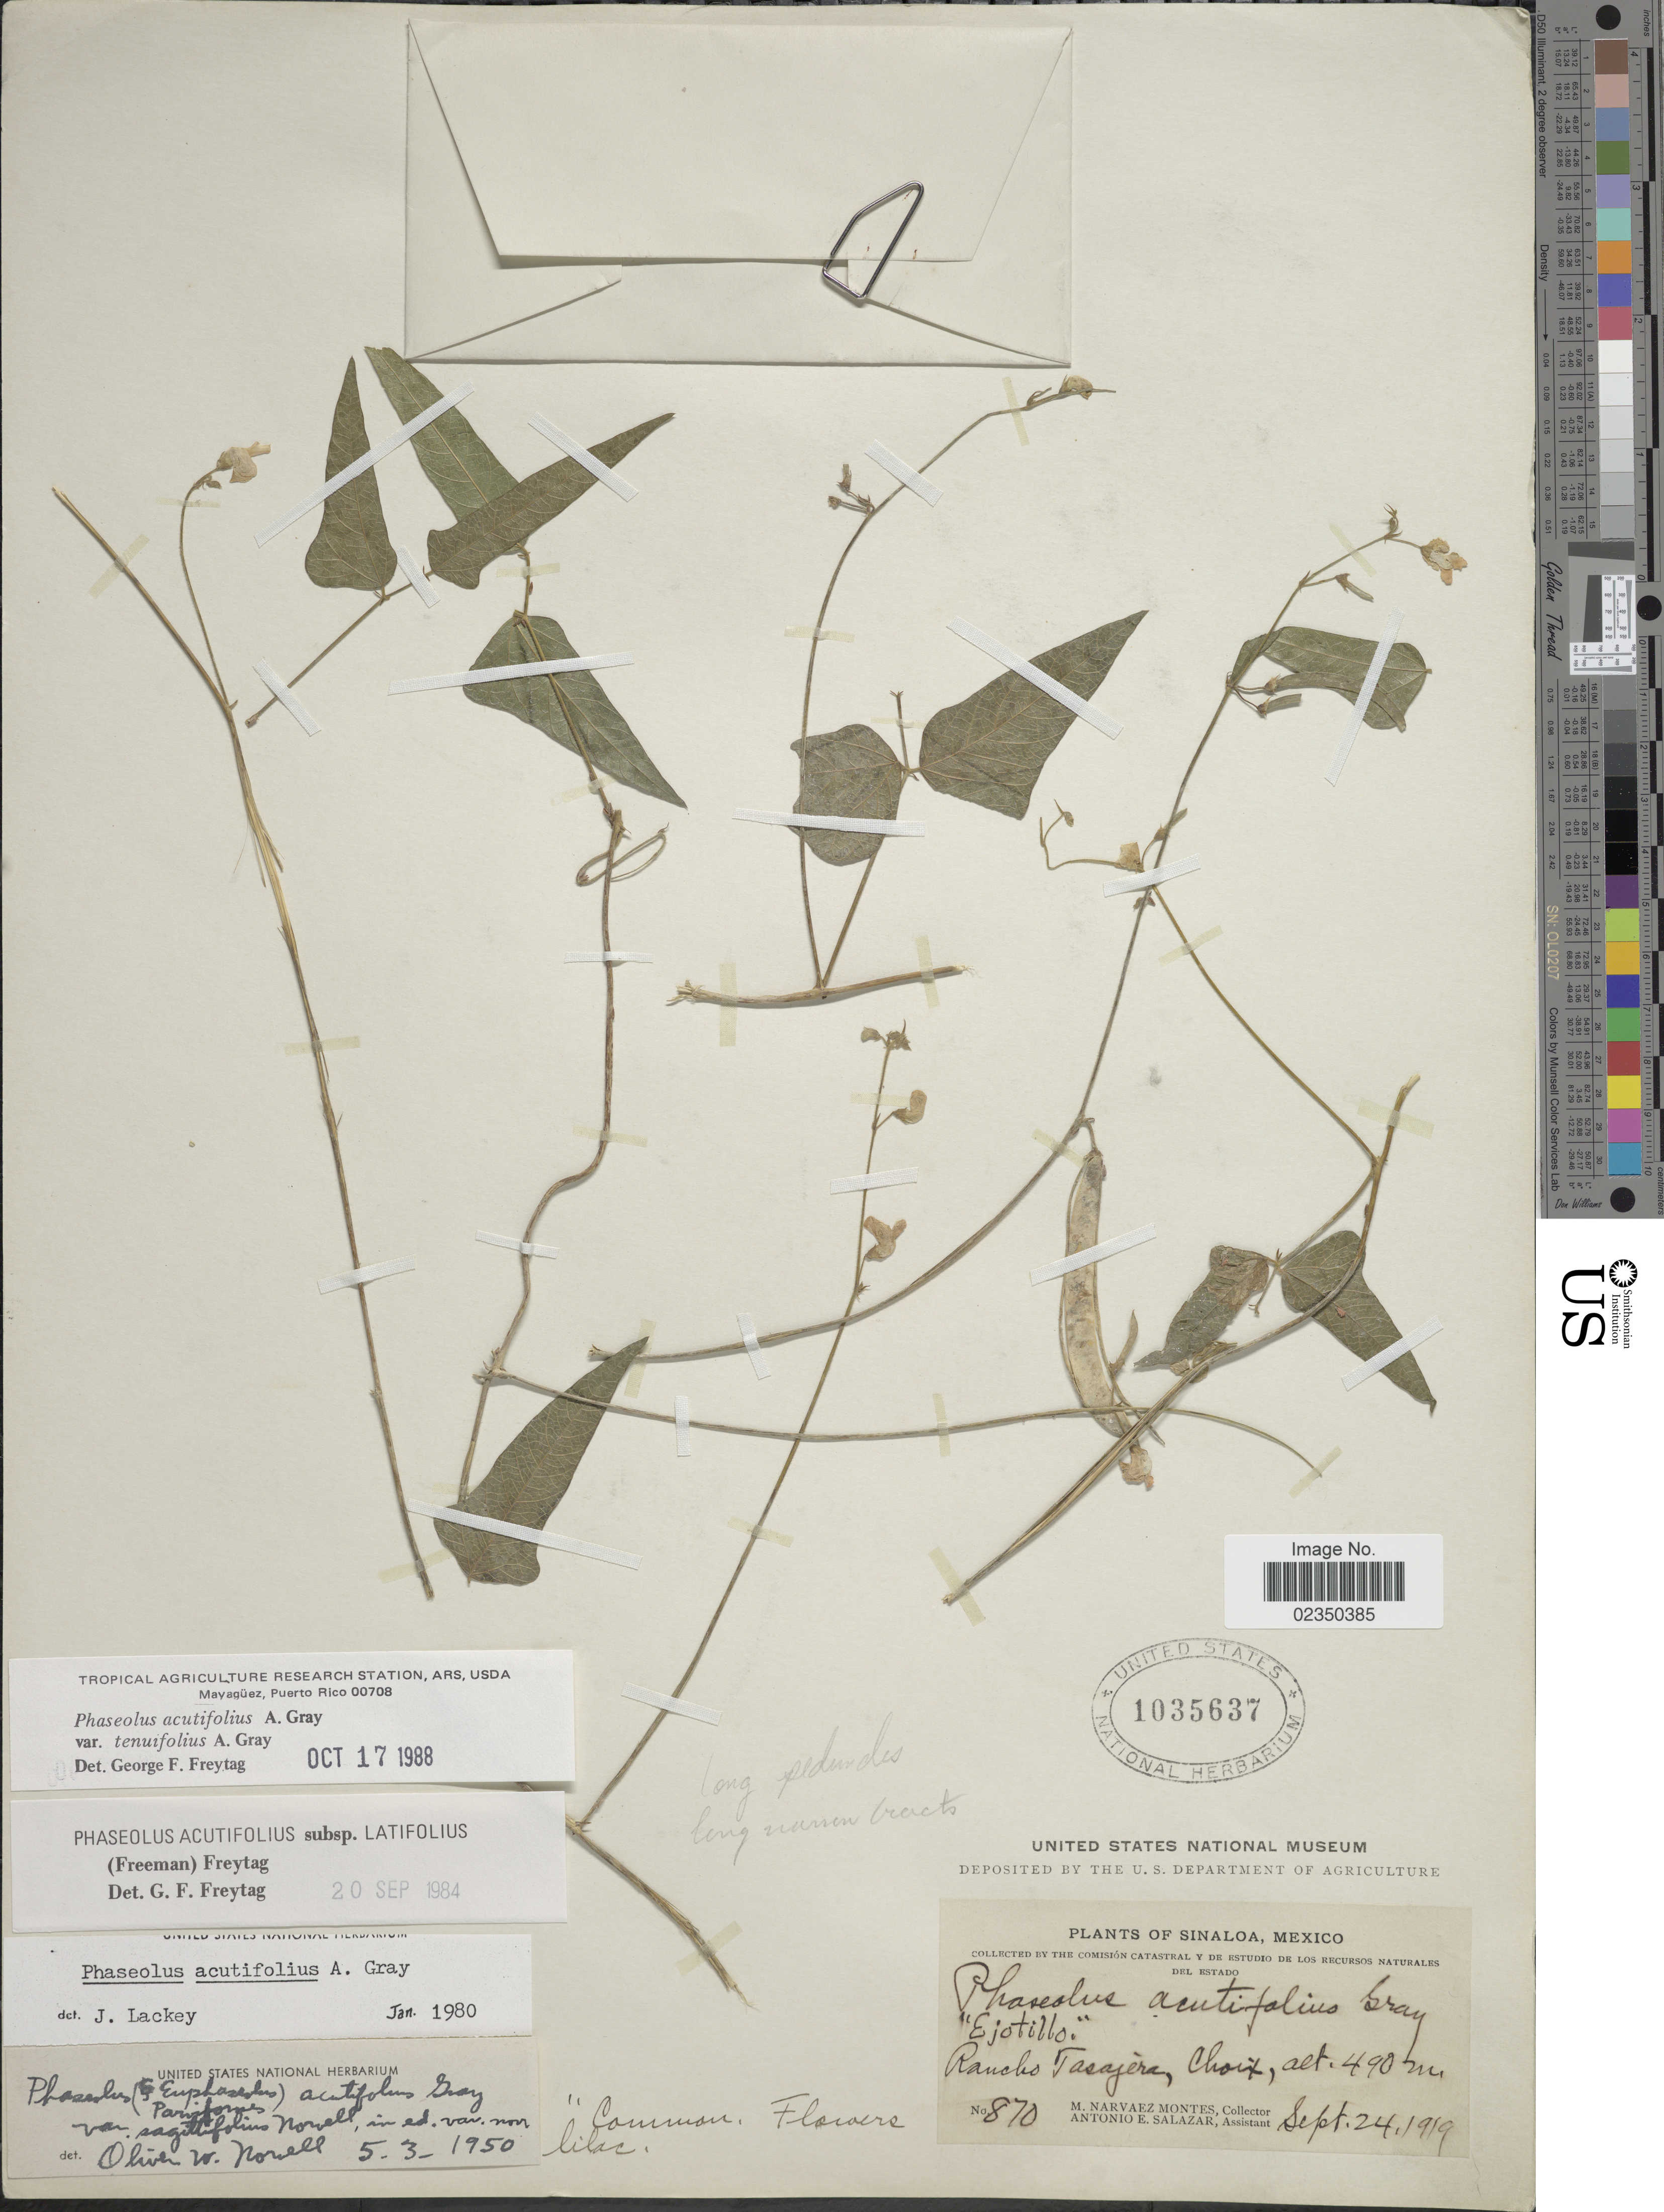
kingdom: Plantae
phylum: Tracheophyta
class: Magnoliopsida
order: Fabales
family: Fabaceae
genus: Phaseolus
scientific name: Phaseolus acutifolius var. tenuifolius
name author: A. Gray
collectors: M. Narvaez-Montes & A. E. Salazar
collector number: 870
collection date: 1919-09-24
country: Mexico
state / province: Sinaloa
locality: Rancho Tasajera Choix.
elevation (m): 490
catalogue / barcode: US 1035637